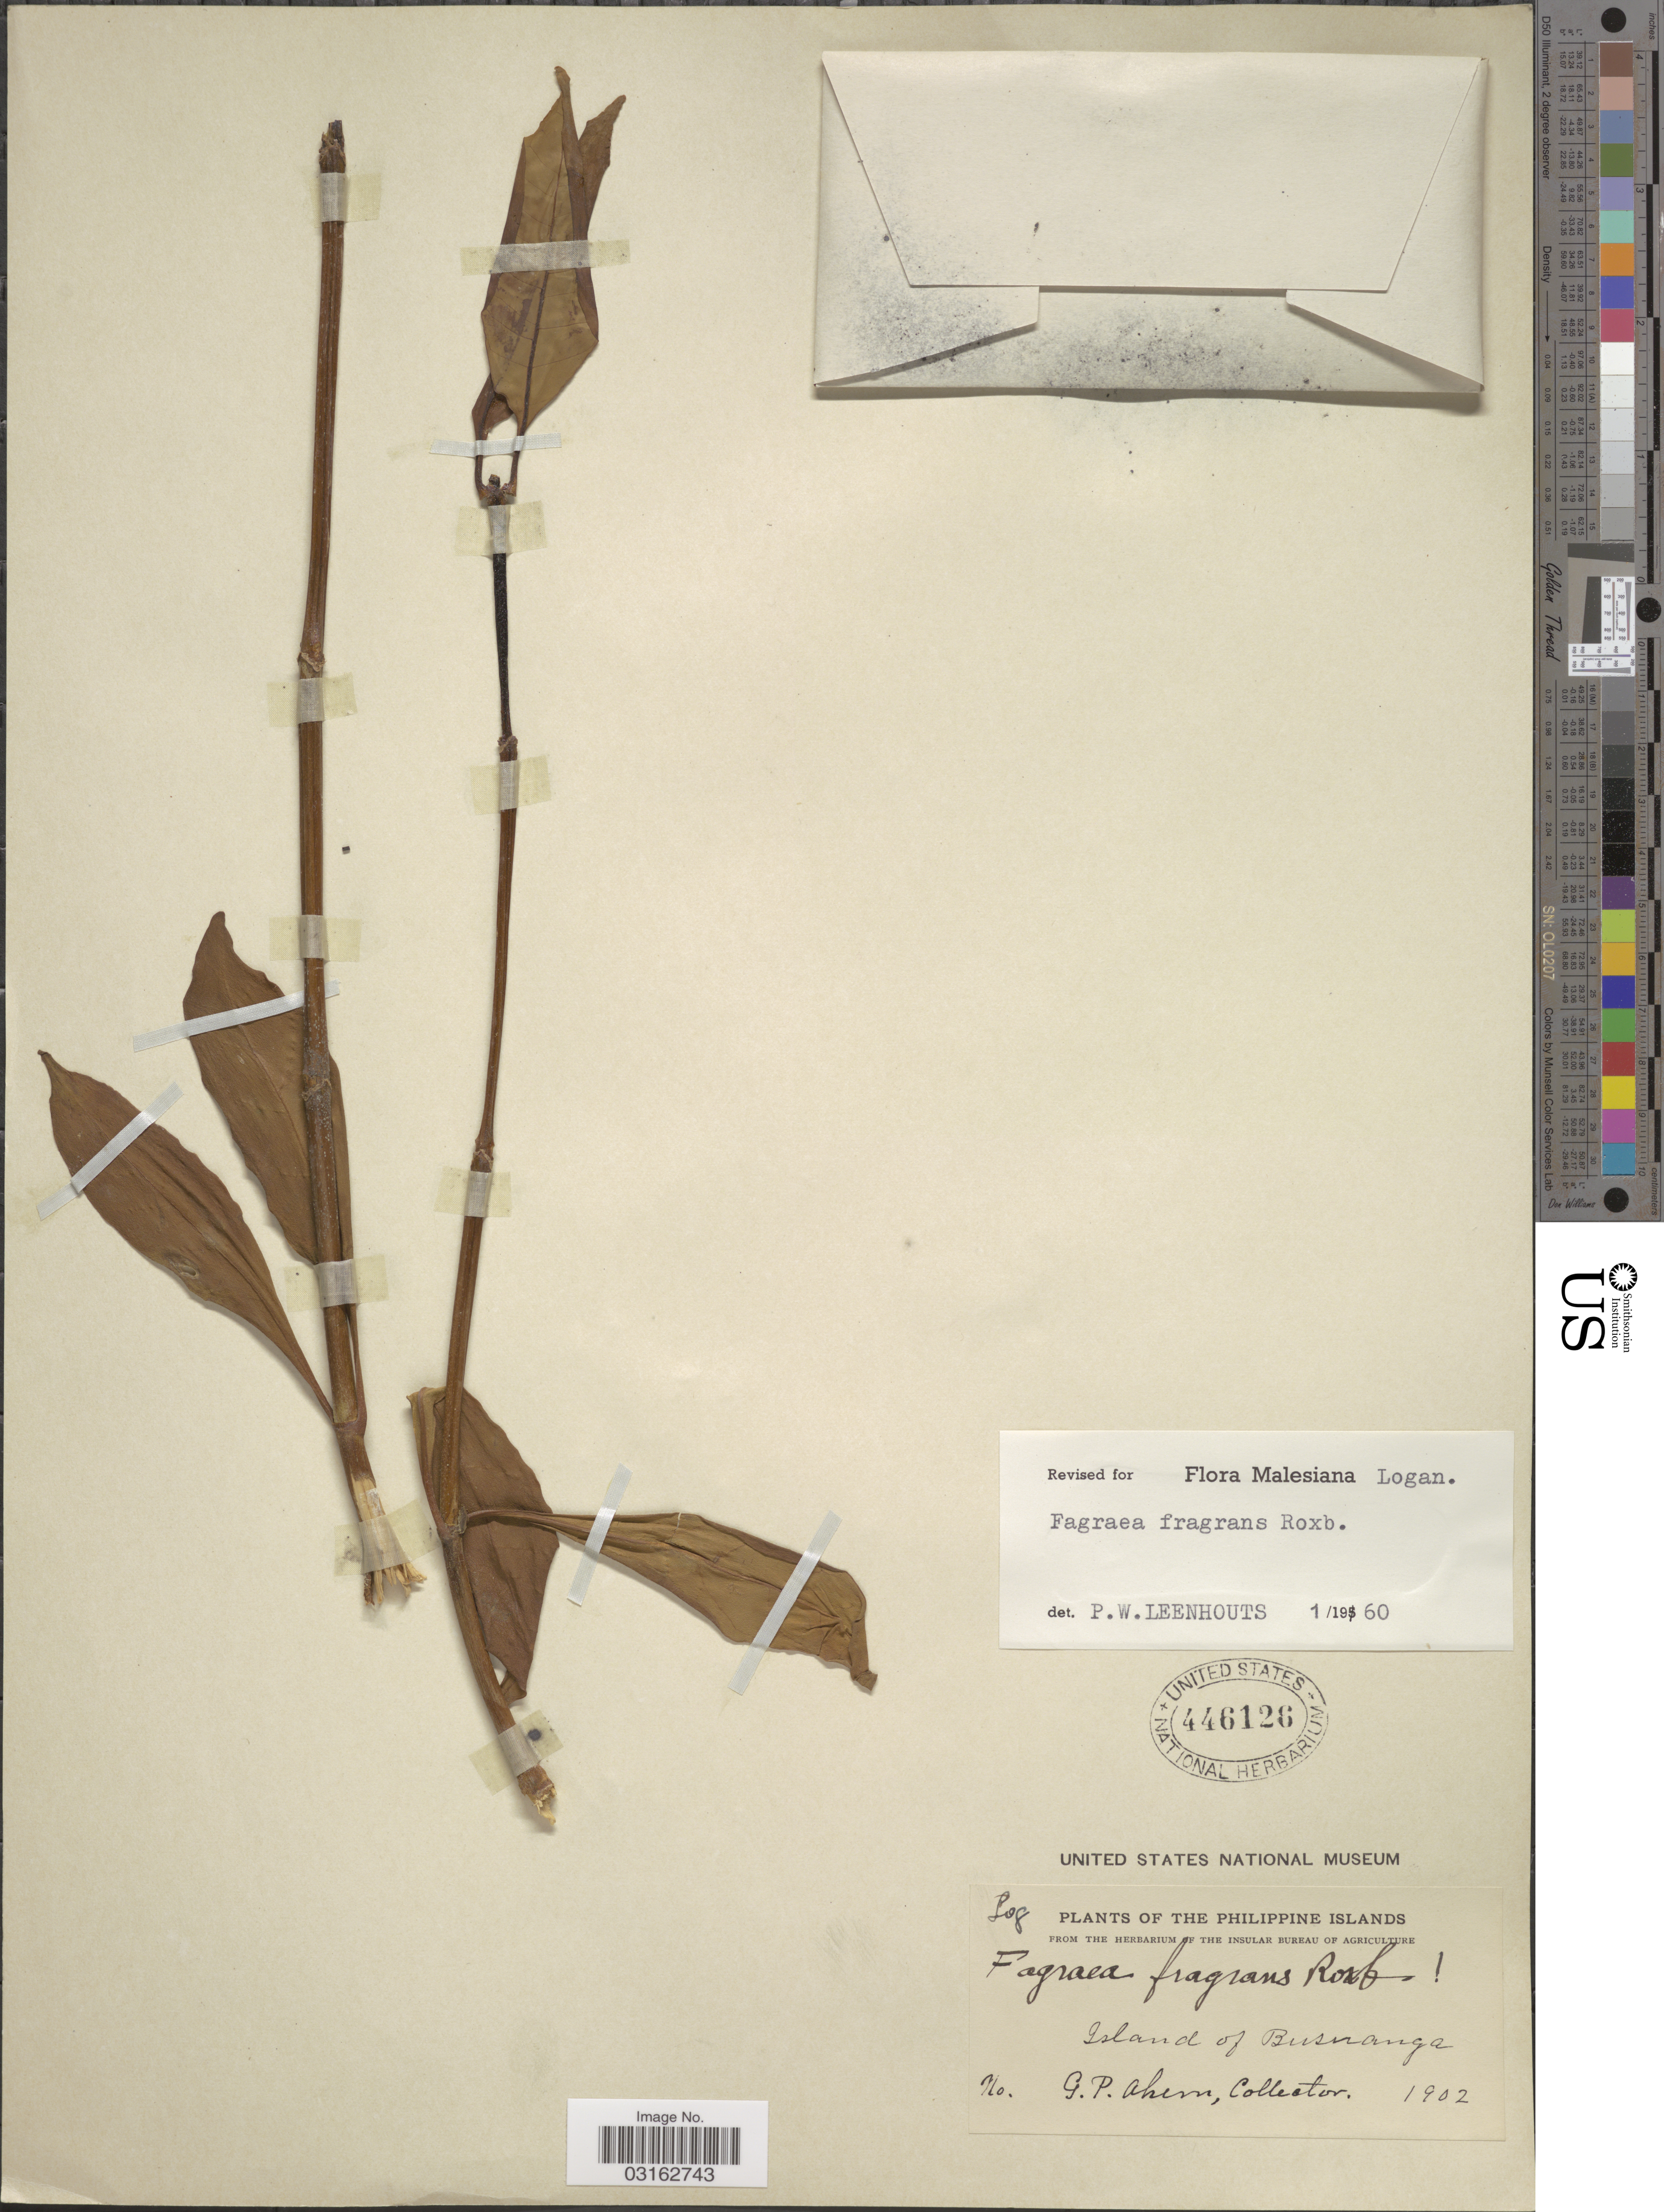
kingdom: Plantae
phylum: Tracheophyta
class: Magnoliopsida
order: Gentianales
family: Gentianaceae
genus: Fagraea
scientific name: Fagraea fragrans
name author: Roxb.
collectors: G. Ahern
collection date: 1902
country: Philippines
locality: Island of Busuanga.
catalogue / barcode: US 446126